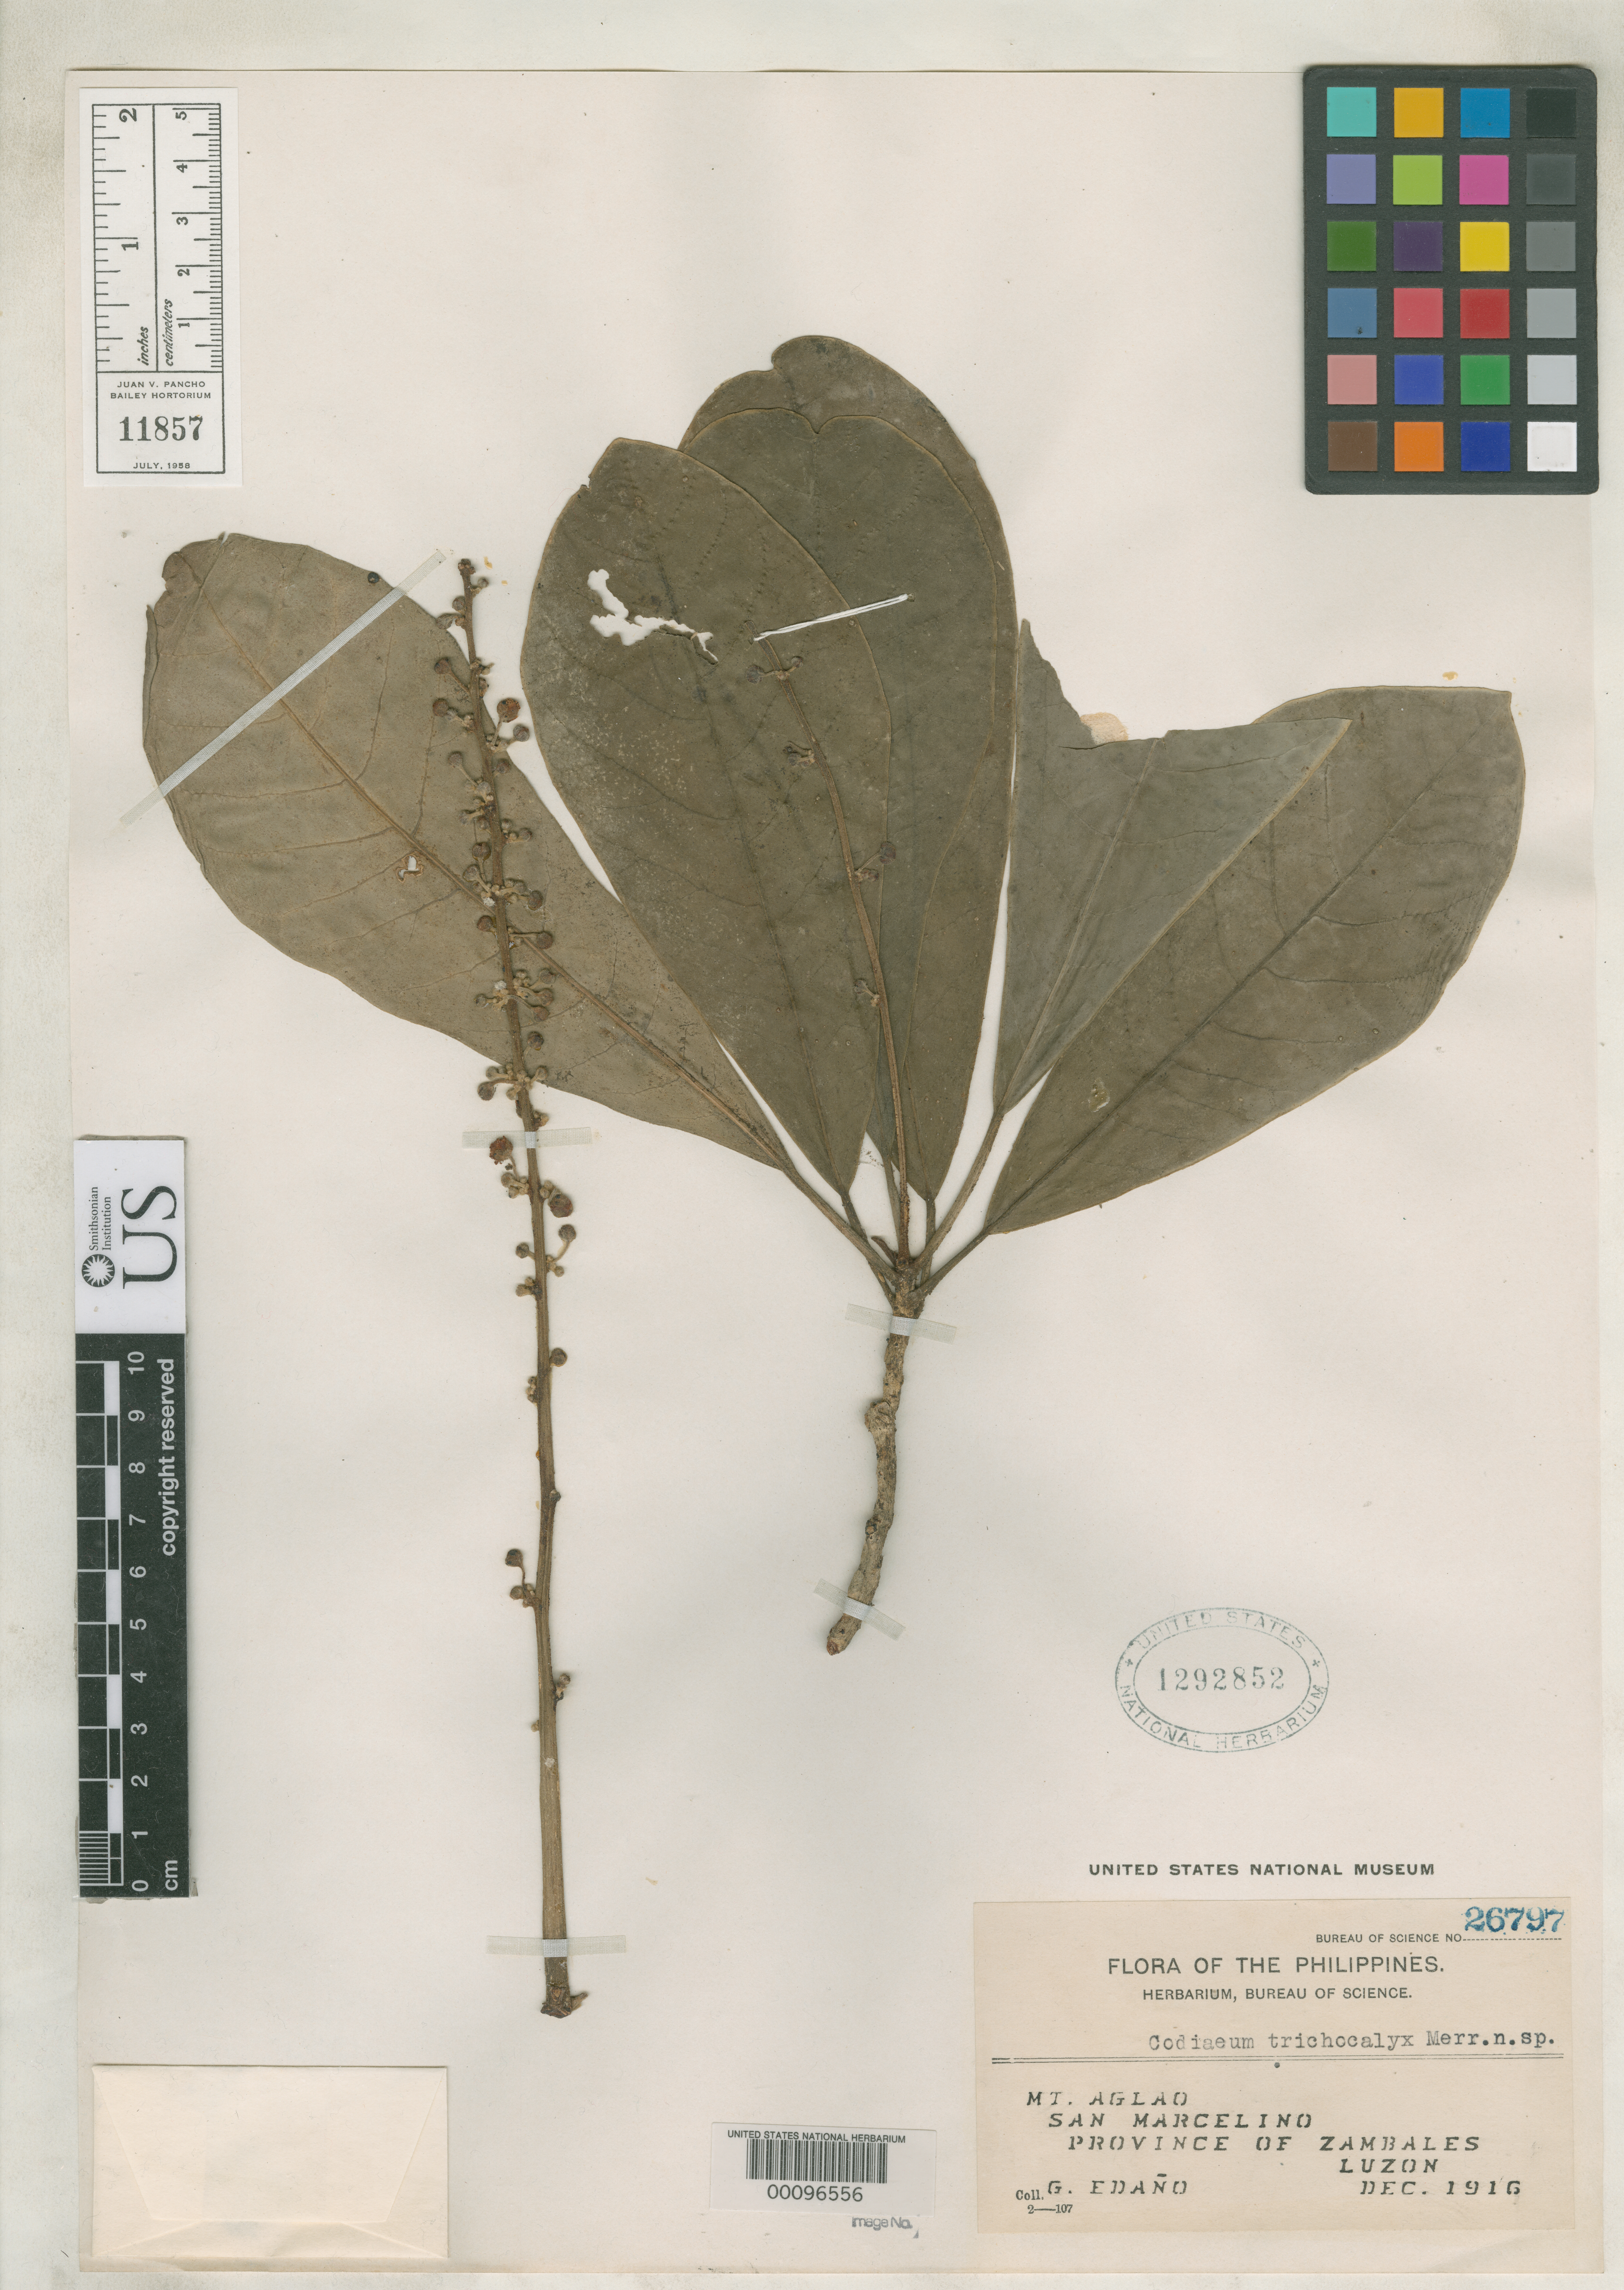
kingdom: Plantae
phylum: Tracheophyta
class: Magnoliopsida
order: Malpighiales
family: Euphorbiaceae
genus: Codiaeum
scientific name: Codiaeum trichocalyx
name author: Merr.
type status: Isotype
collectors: G. E. Edaño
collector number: Bur. Sci. 26797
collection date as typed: Dec 1916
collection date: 1916-12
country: Philippines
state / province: Central Luzon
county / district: Zambales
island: Luzon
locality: San Marcelino, Mt. Aglao.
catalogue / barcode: US 1292852